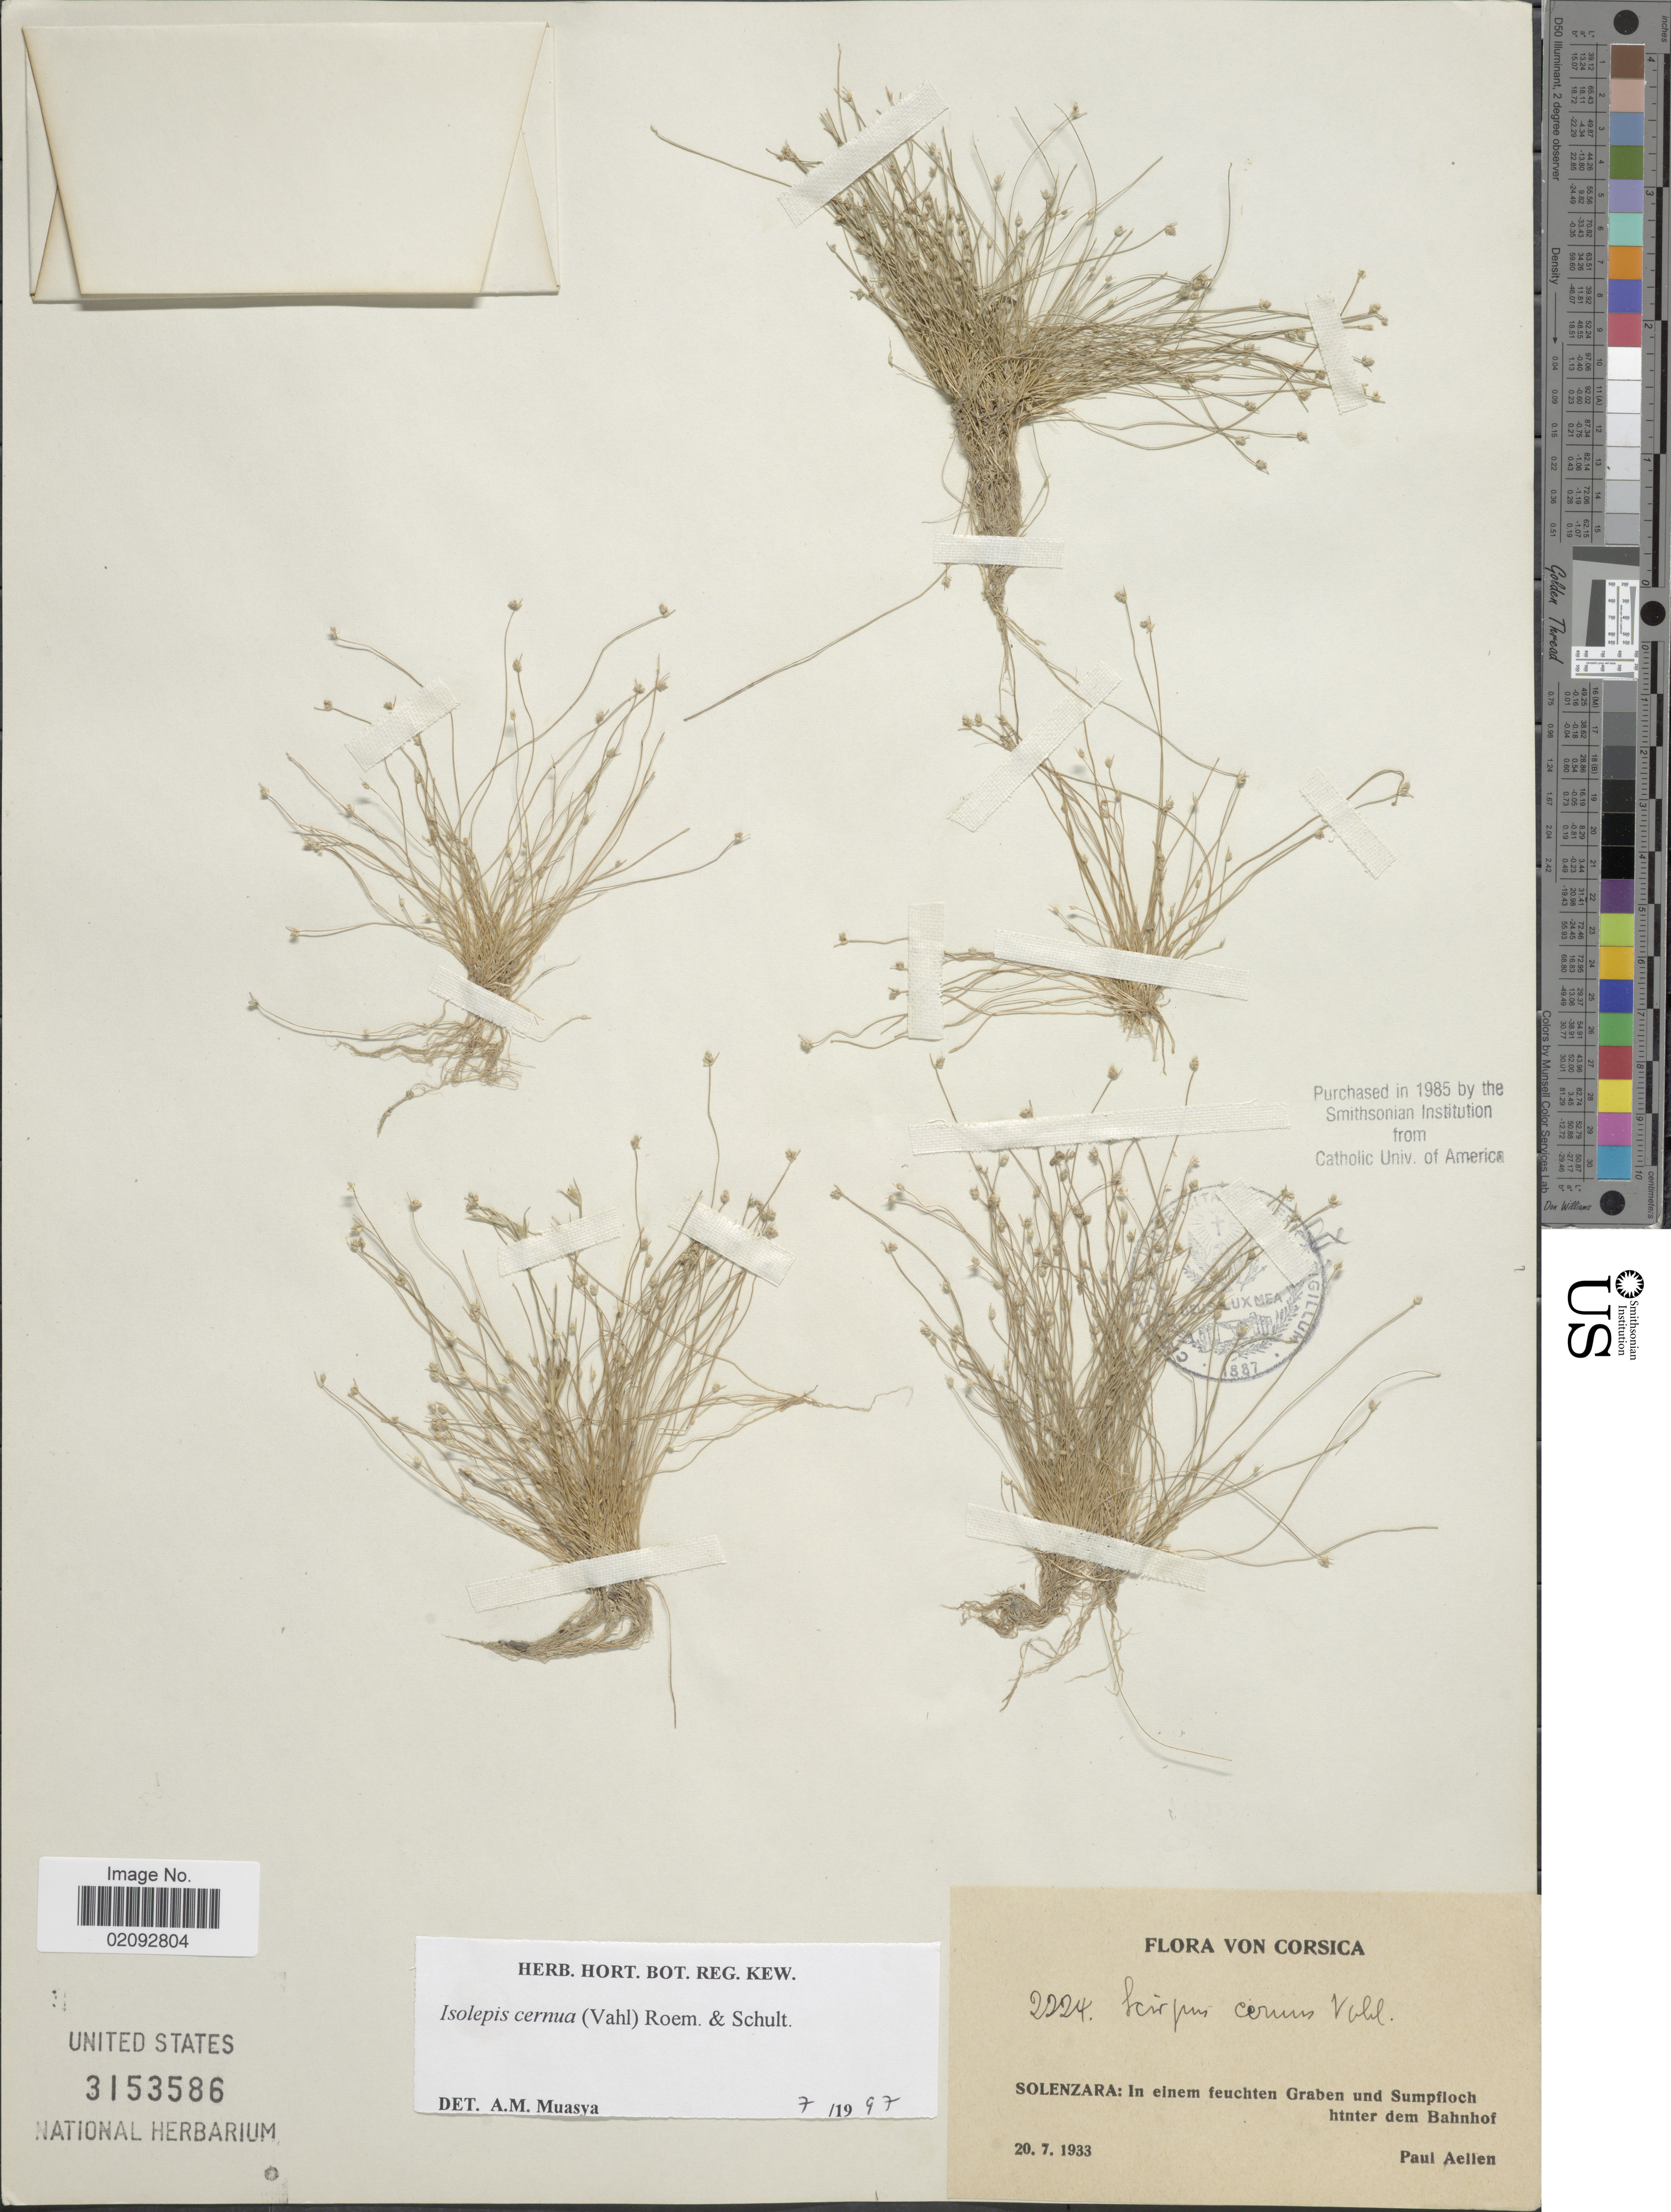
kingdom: Plantae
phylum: Tracheophyta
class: Liliopsida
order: Poales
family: Cyperaceae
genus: Isolepis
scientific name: Isolepis cernua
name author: (Vahl) Roem. & Schult.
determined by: Muasya, A. M.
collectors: P. Aellen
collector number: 2224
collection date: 1933-07-20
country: France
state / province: Corsica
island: Corse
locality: Solenzara: In elnem feuchten Graben und Sumpfloch hinter dem Bahndof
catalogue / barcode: US 3153586